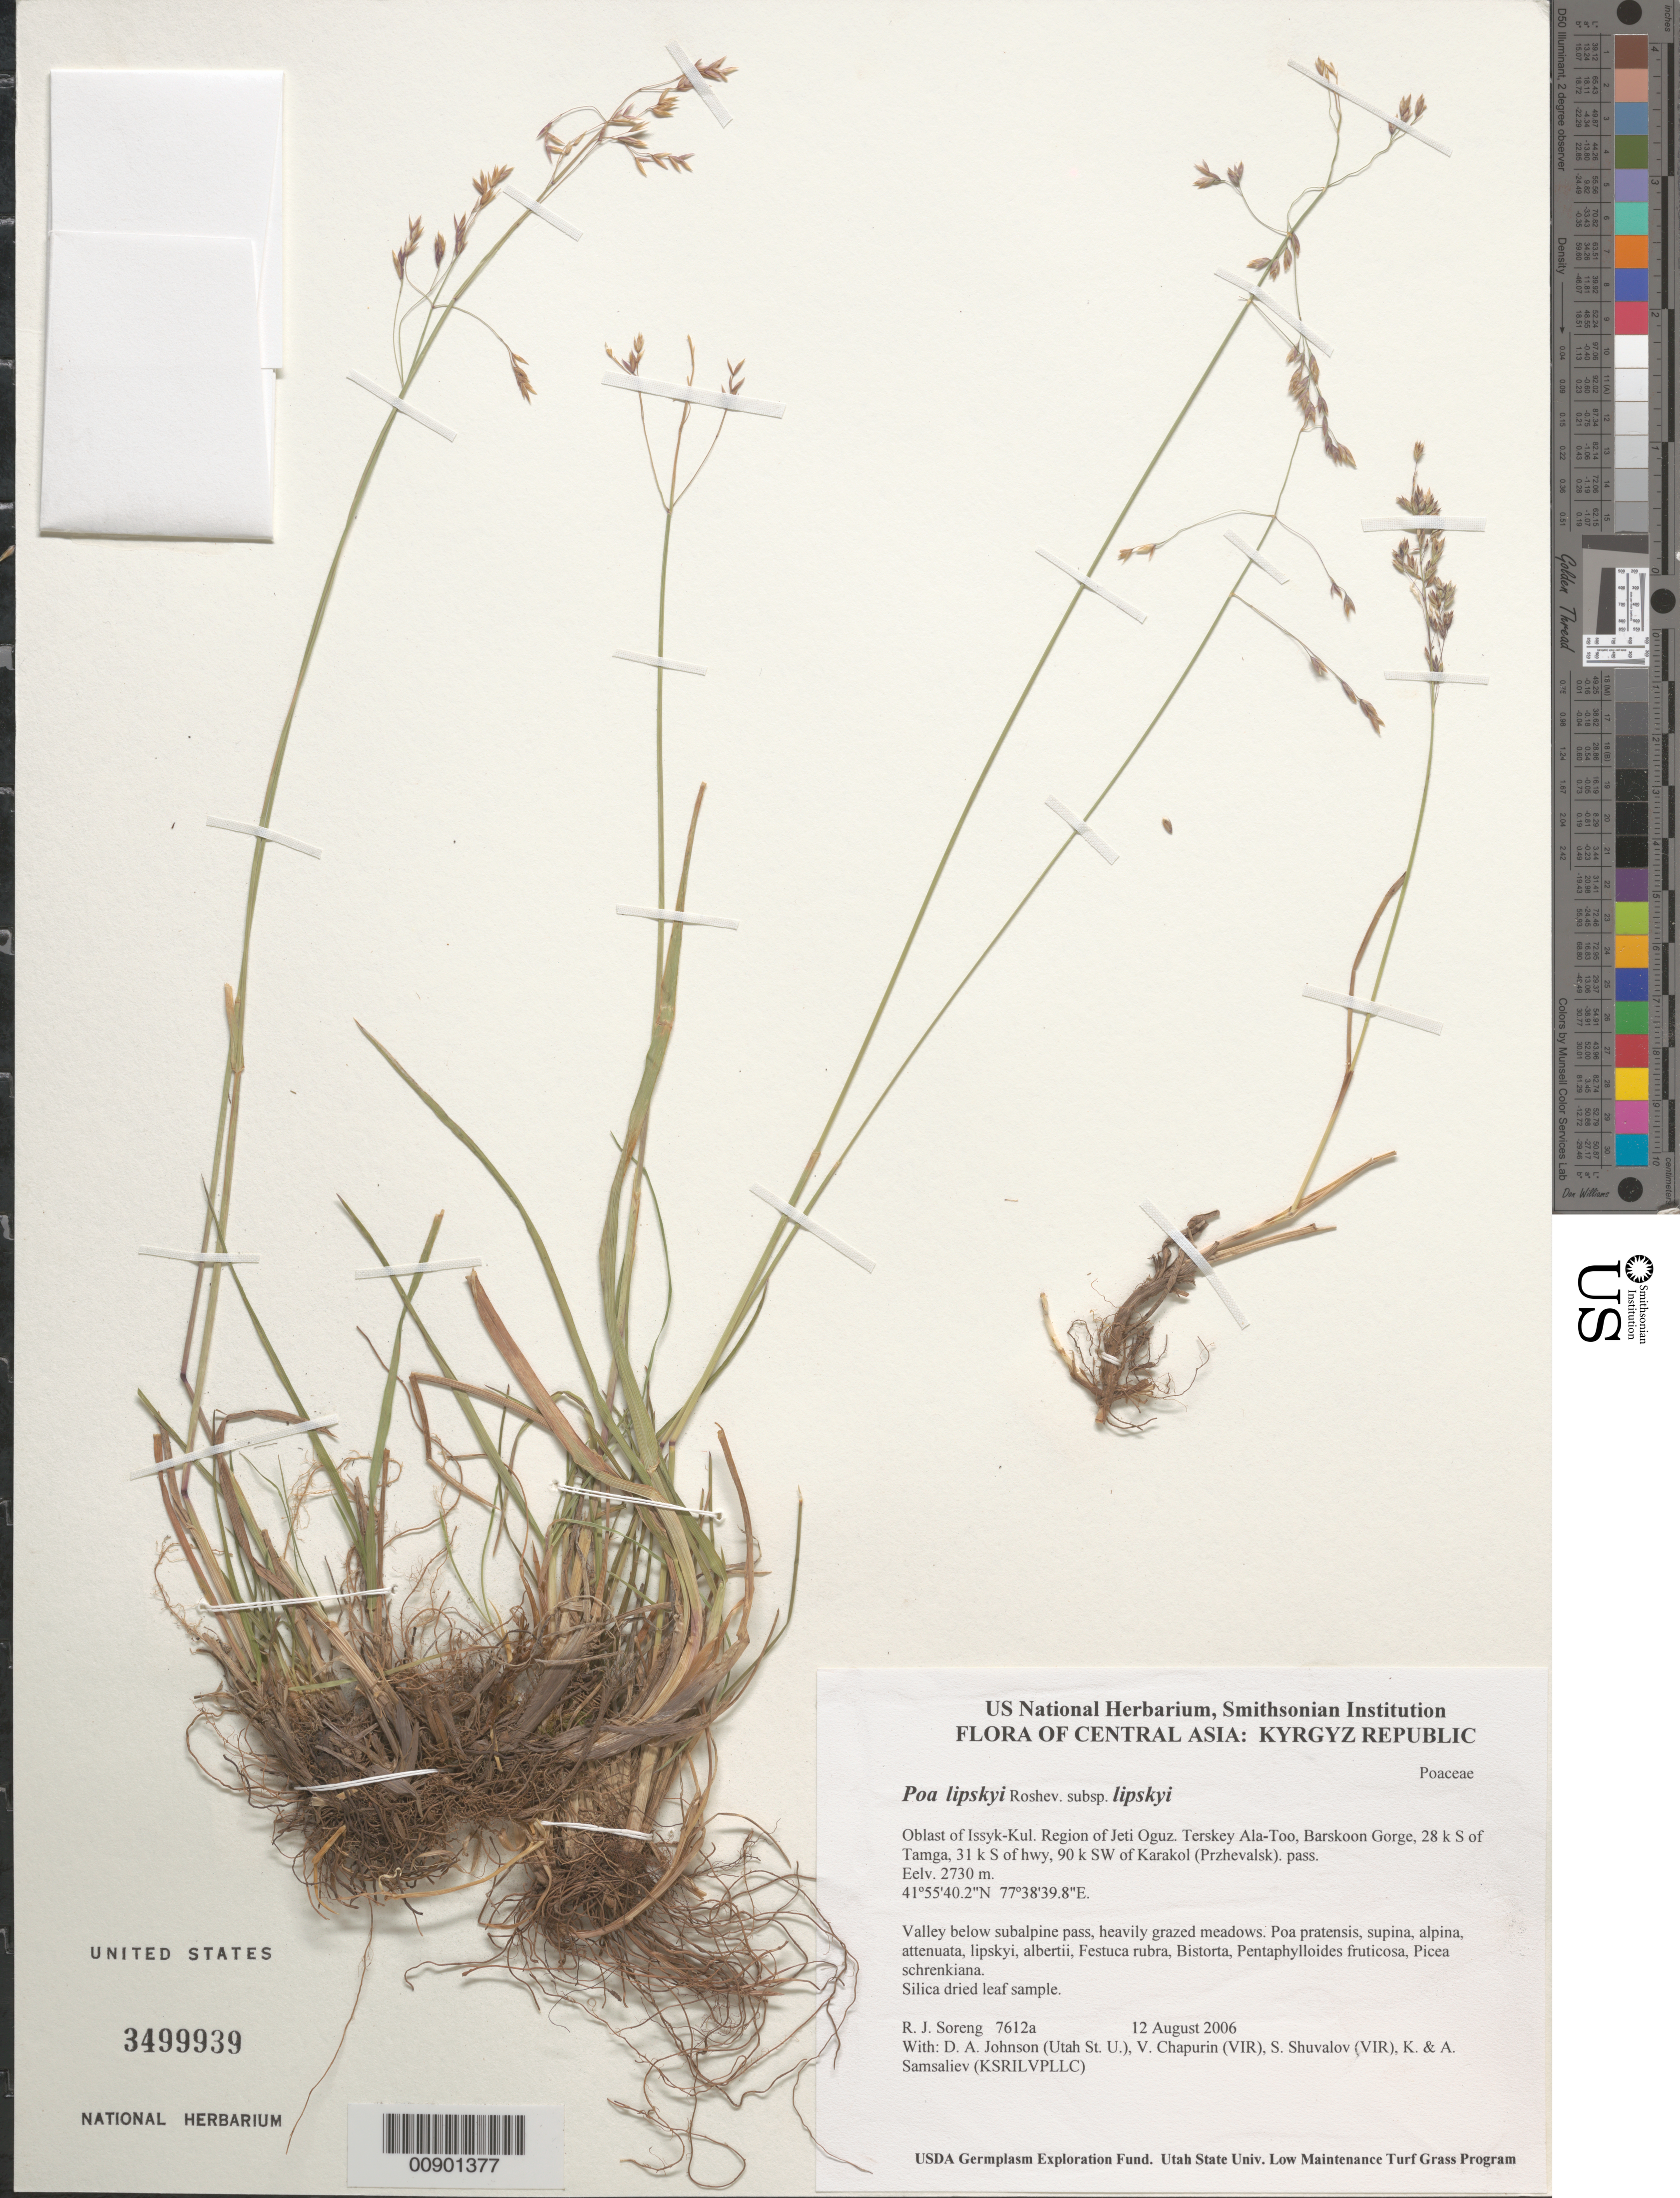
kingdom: Plantae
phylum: Tracheophyta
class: Liliopsida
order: Poales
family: Poaceae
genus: Poa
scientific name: Poa lipskyi subsp. lipskyi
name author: Roshev.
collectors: R. J. Soreng, D. Johnson, S. Shuvalov, V. Chapurin, K. Samsaliev & A. Samsaliev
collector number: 7612-a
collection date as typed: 12 Aug 2006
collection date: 2006-08-12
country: Kyrgyzstan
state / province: Ysyk-Kol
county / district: Jeti Oguz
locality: Terskey Ala-Too, Barskoon Gorge, 28 km S of Tamga, 31 km S of hwy, 90 km SW of Karakol (Przhevalsk).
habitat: Valley below subalpine pass, heavily grazed meadows.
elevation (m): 2730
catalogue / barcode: US 3499939